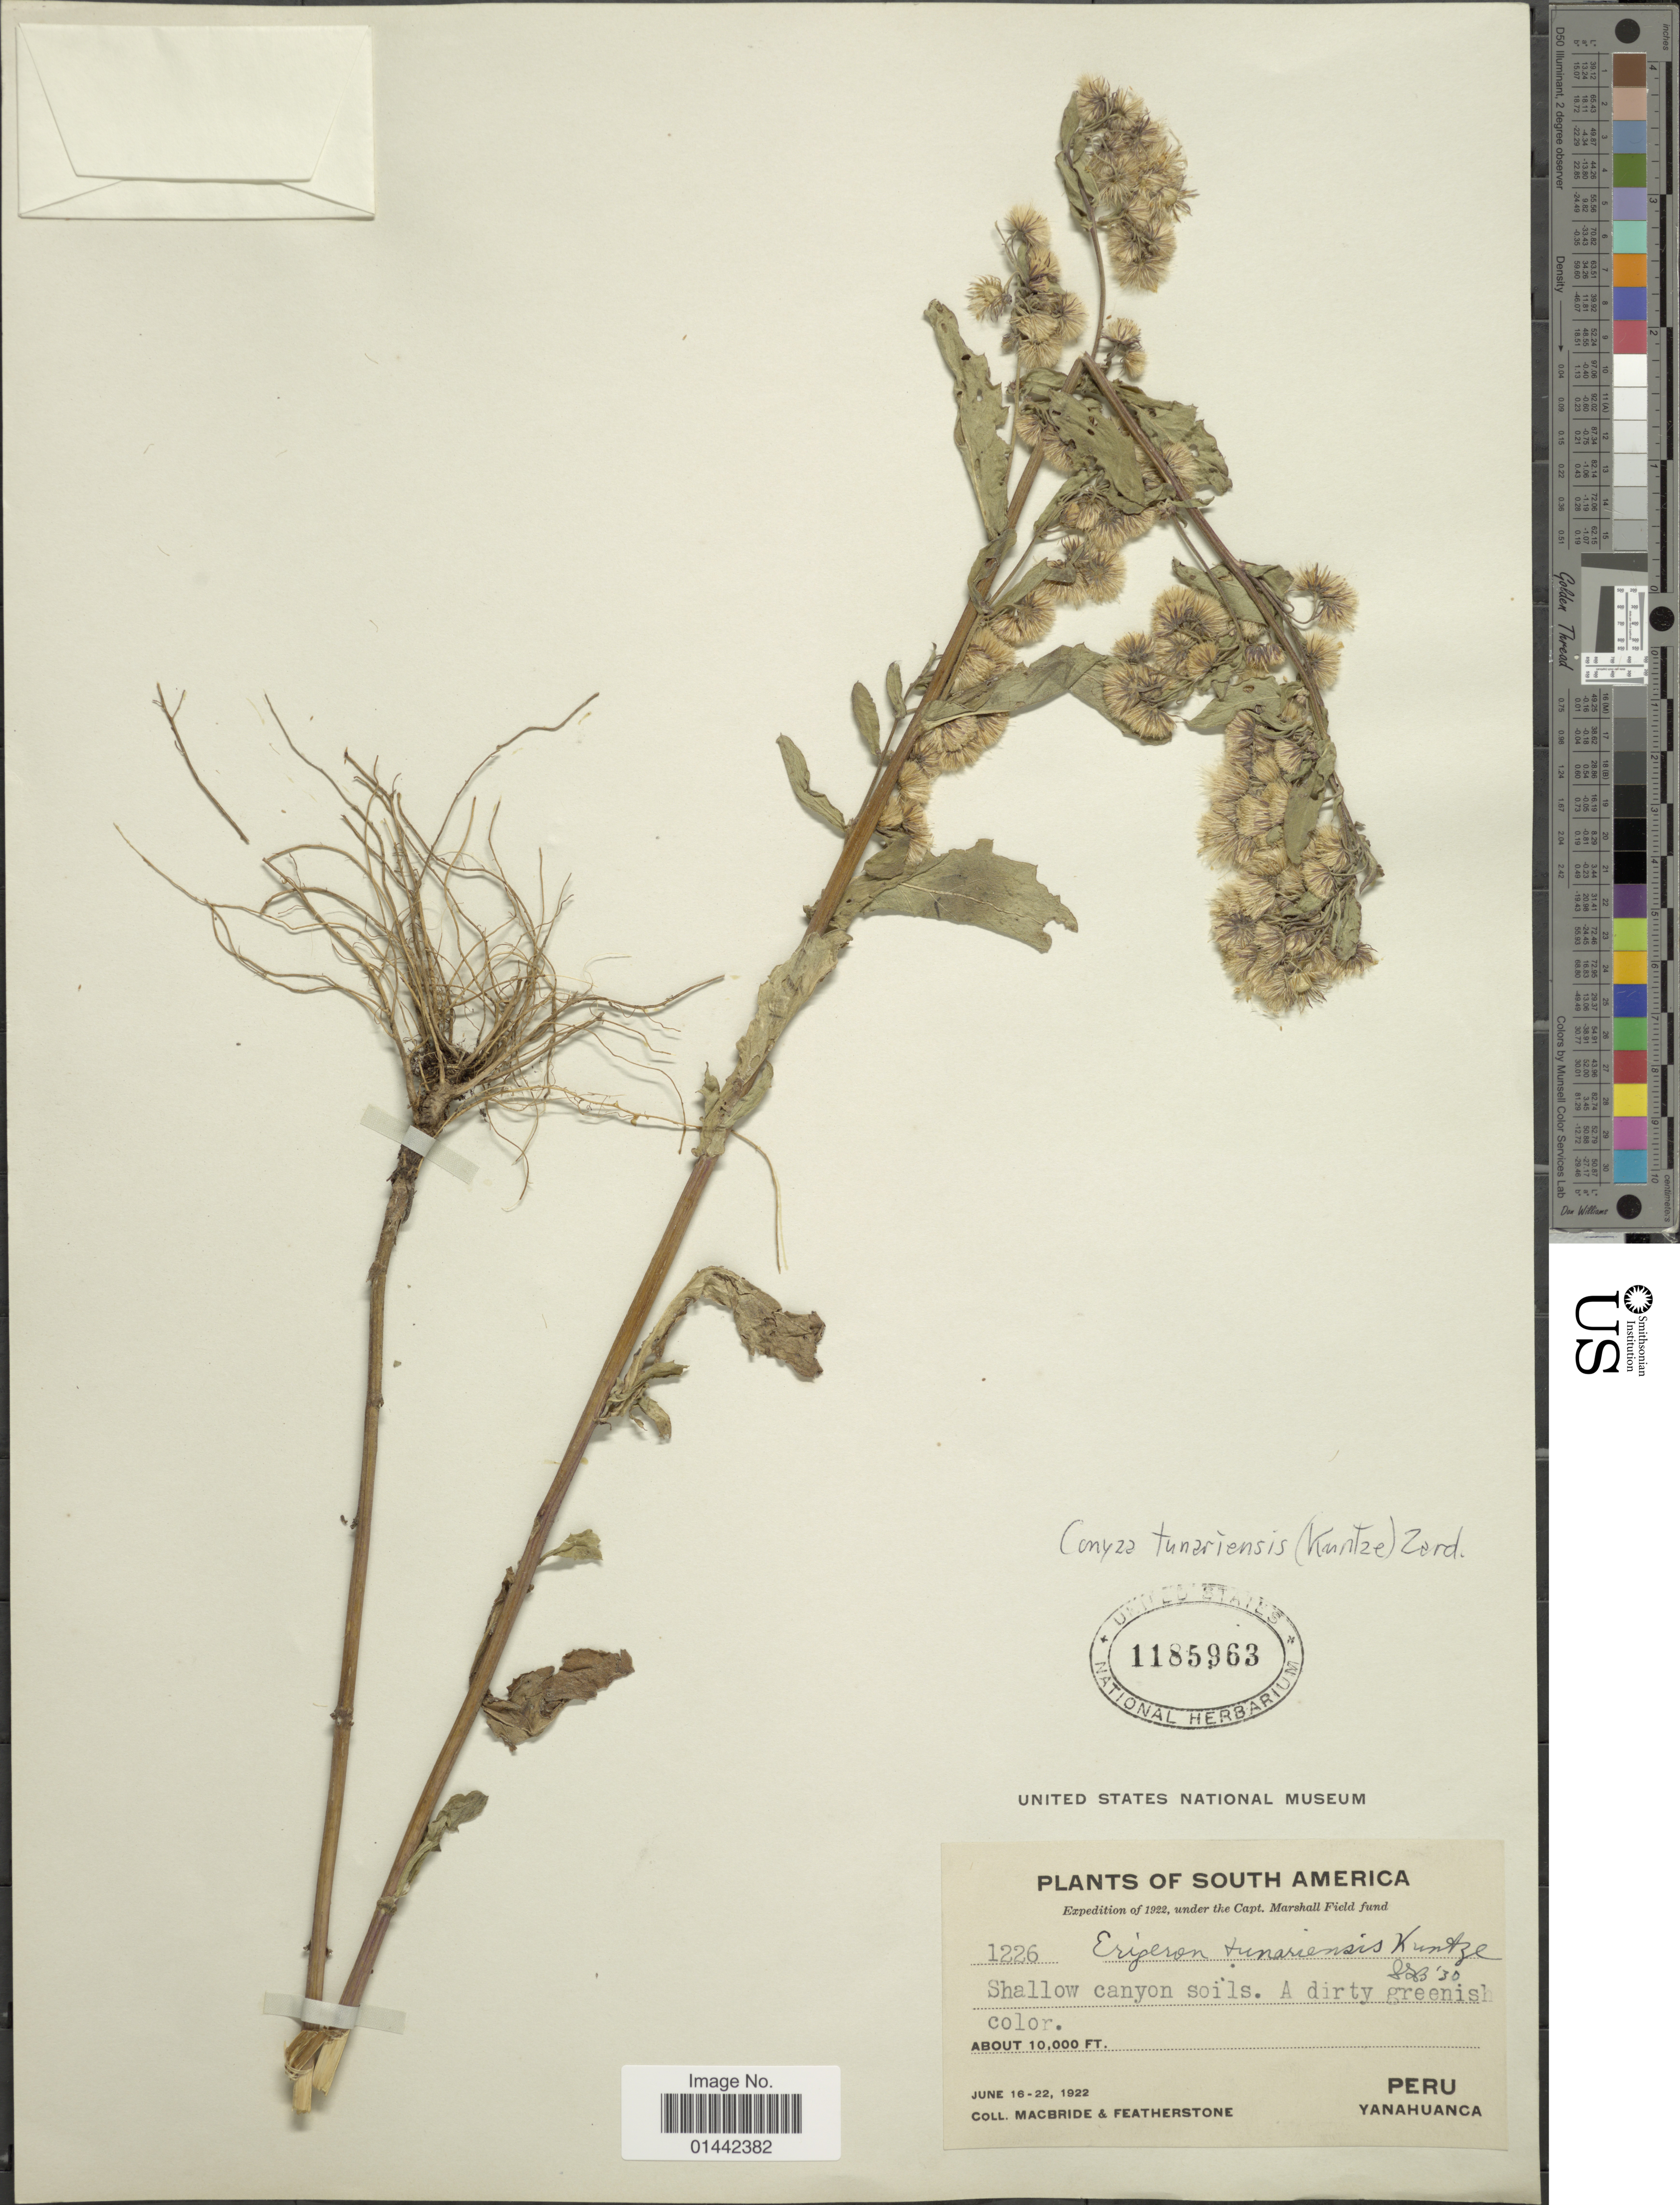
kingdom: Plantae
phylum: Tracheophyta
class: Magnoliopsida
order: Asterales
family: Asteraceae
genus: Erigeron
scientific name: Erigeron tumariense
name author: Kuntze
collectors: Macbride, -- & -. Featherstone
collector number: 1226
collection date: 1922-06-16/1922-06-22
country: Peru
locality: Yanahuanca, shallow canyon soils.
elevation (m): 3048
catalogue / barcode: US 1185963